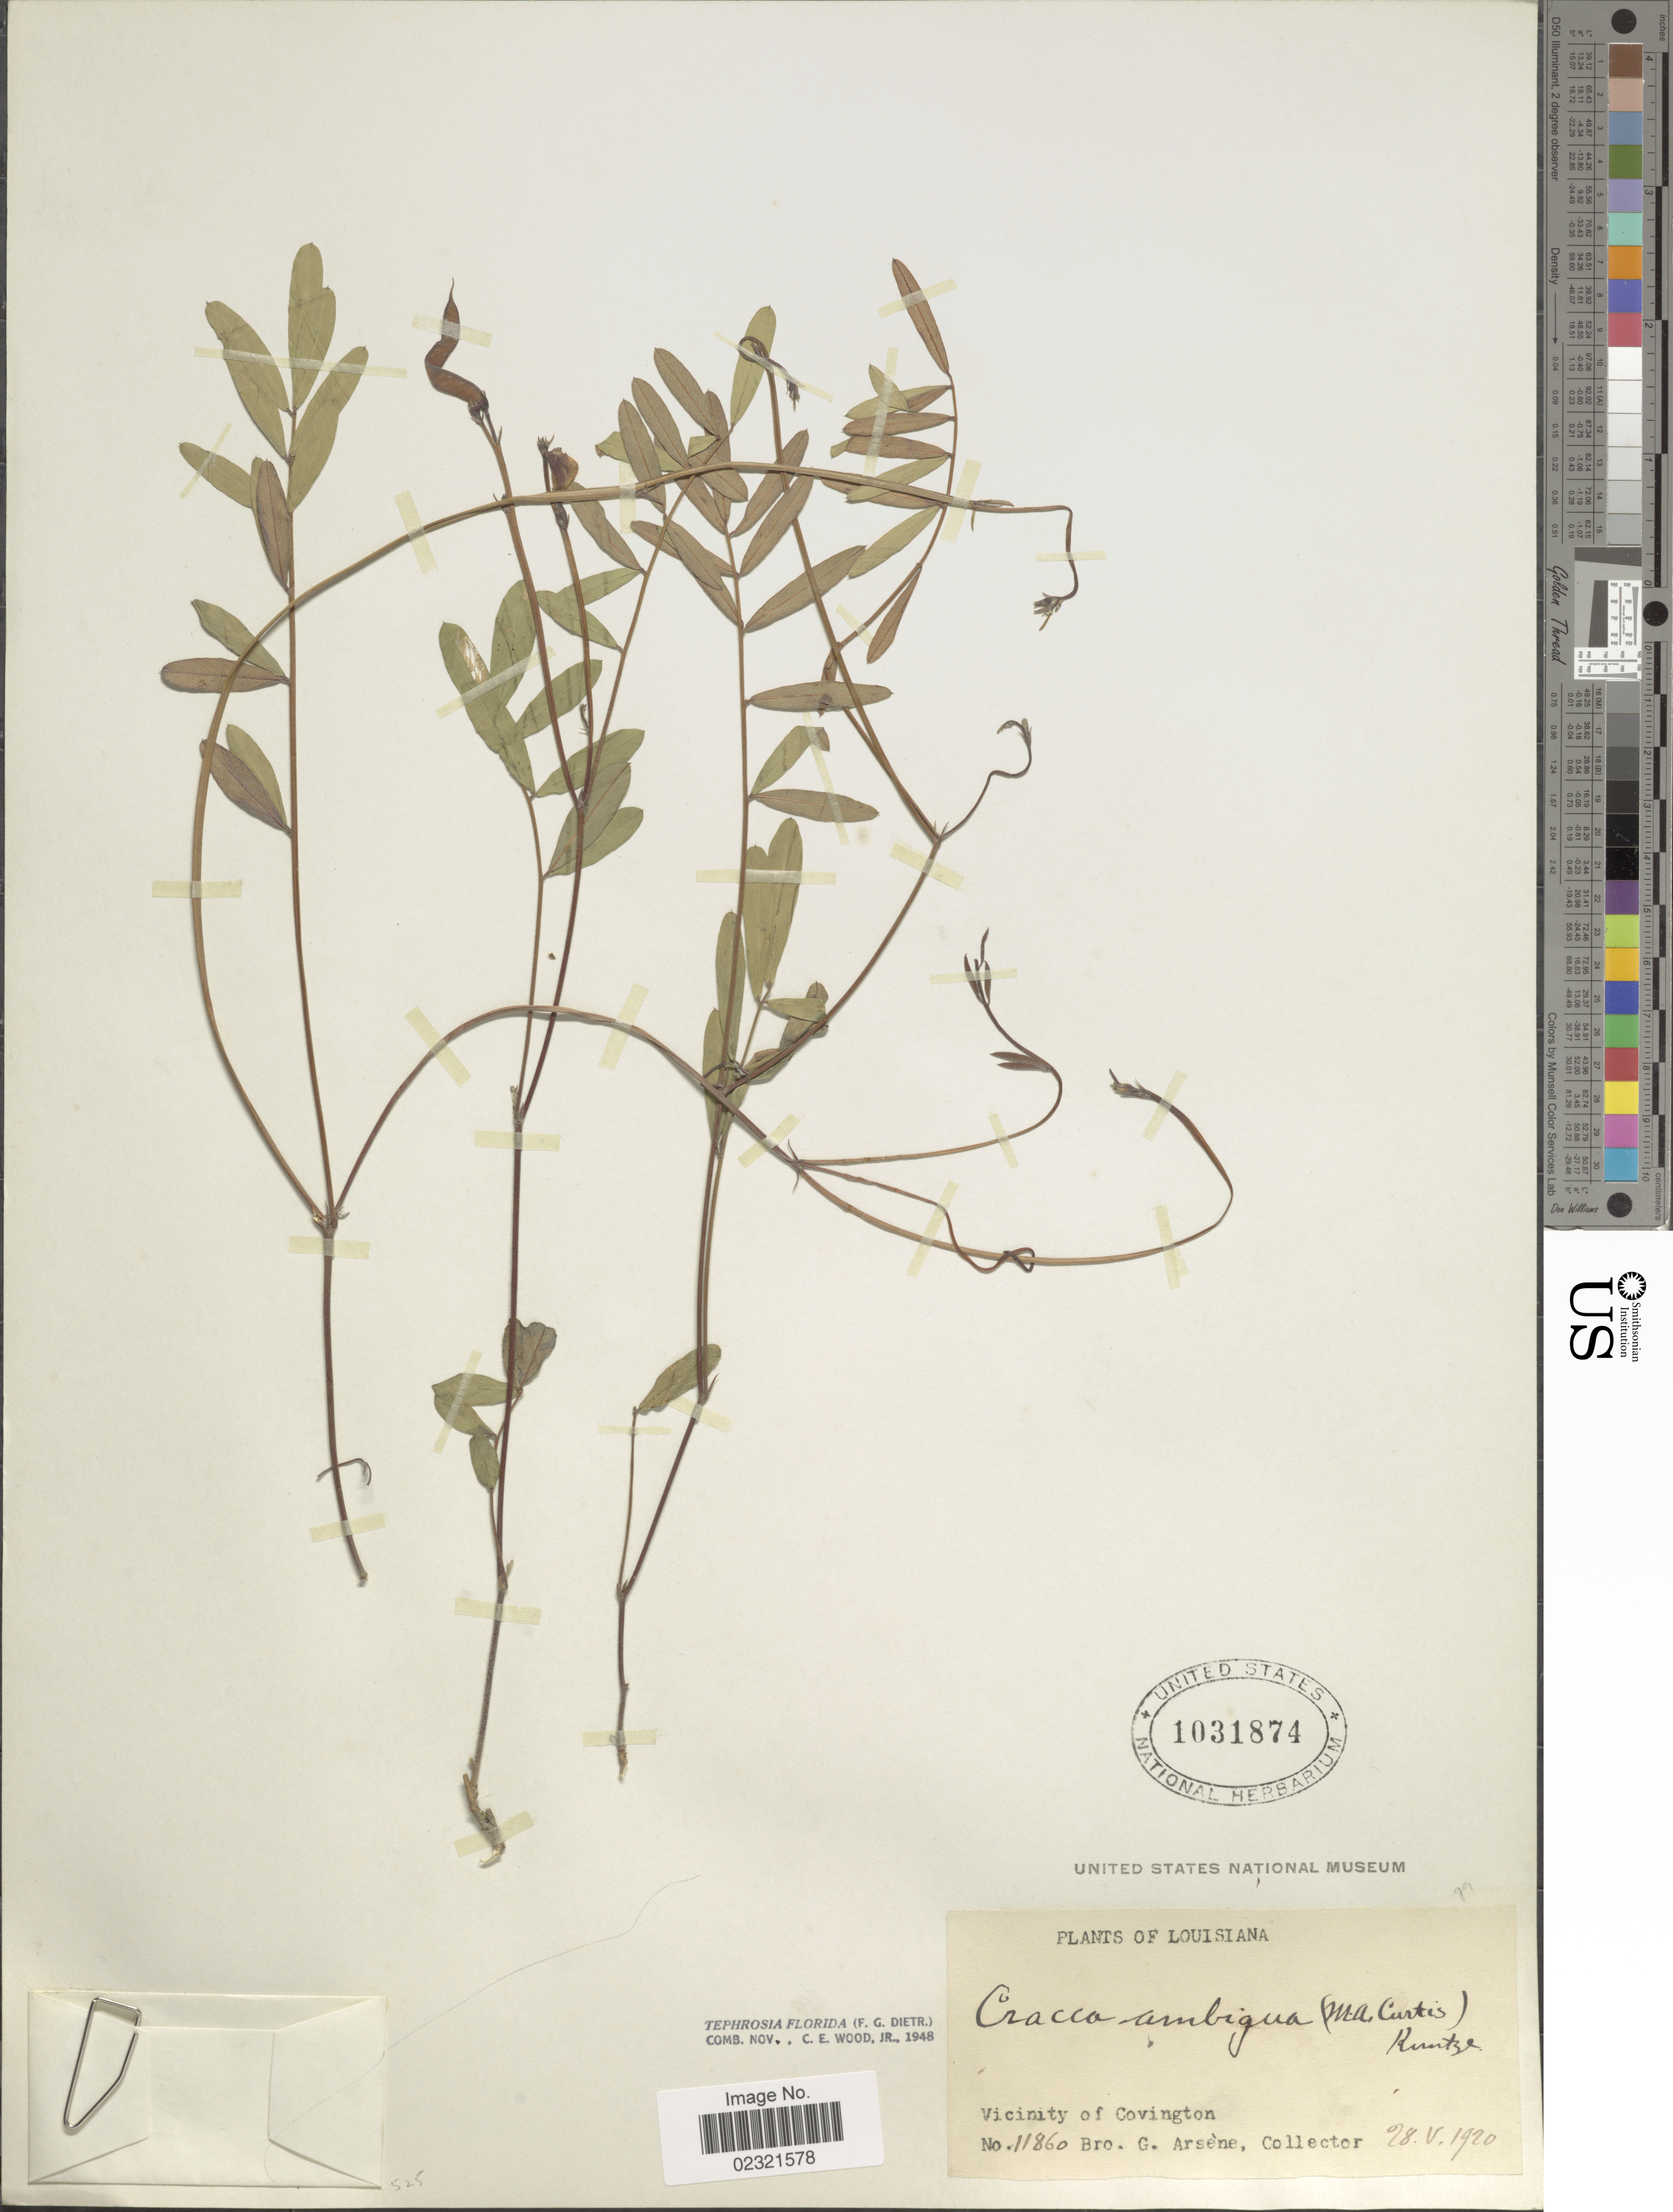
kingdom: Plantae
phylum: Tracheophyta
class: Magnoliopsida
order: Fabales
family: Fabaceae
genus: Tephrosia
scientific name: Tephrosia florida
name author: (Dietr.) C.E. Wood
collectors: Bro. G. Arsène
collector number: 11860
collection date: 1920-05-28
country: United States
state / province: Louisiana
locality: Vicinity of Covington.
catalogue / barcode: US 1031874